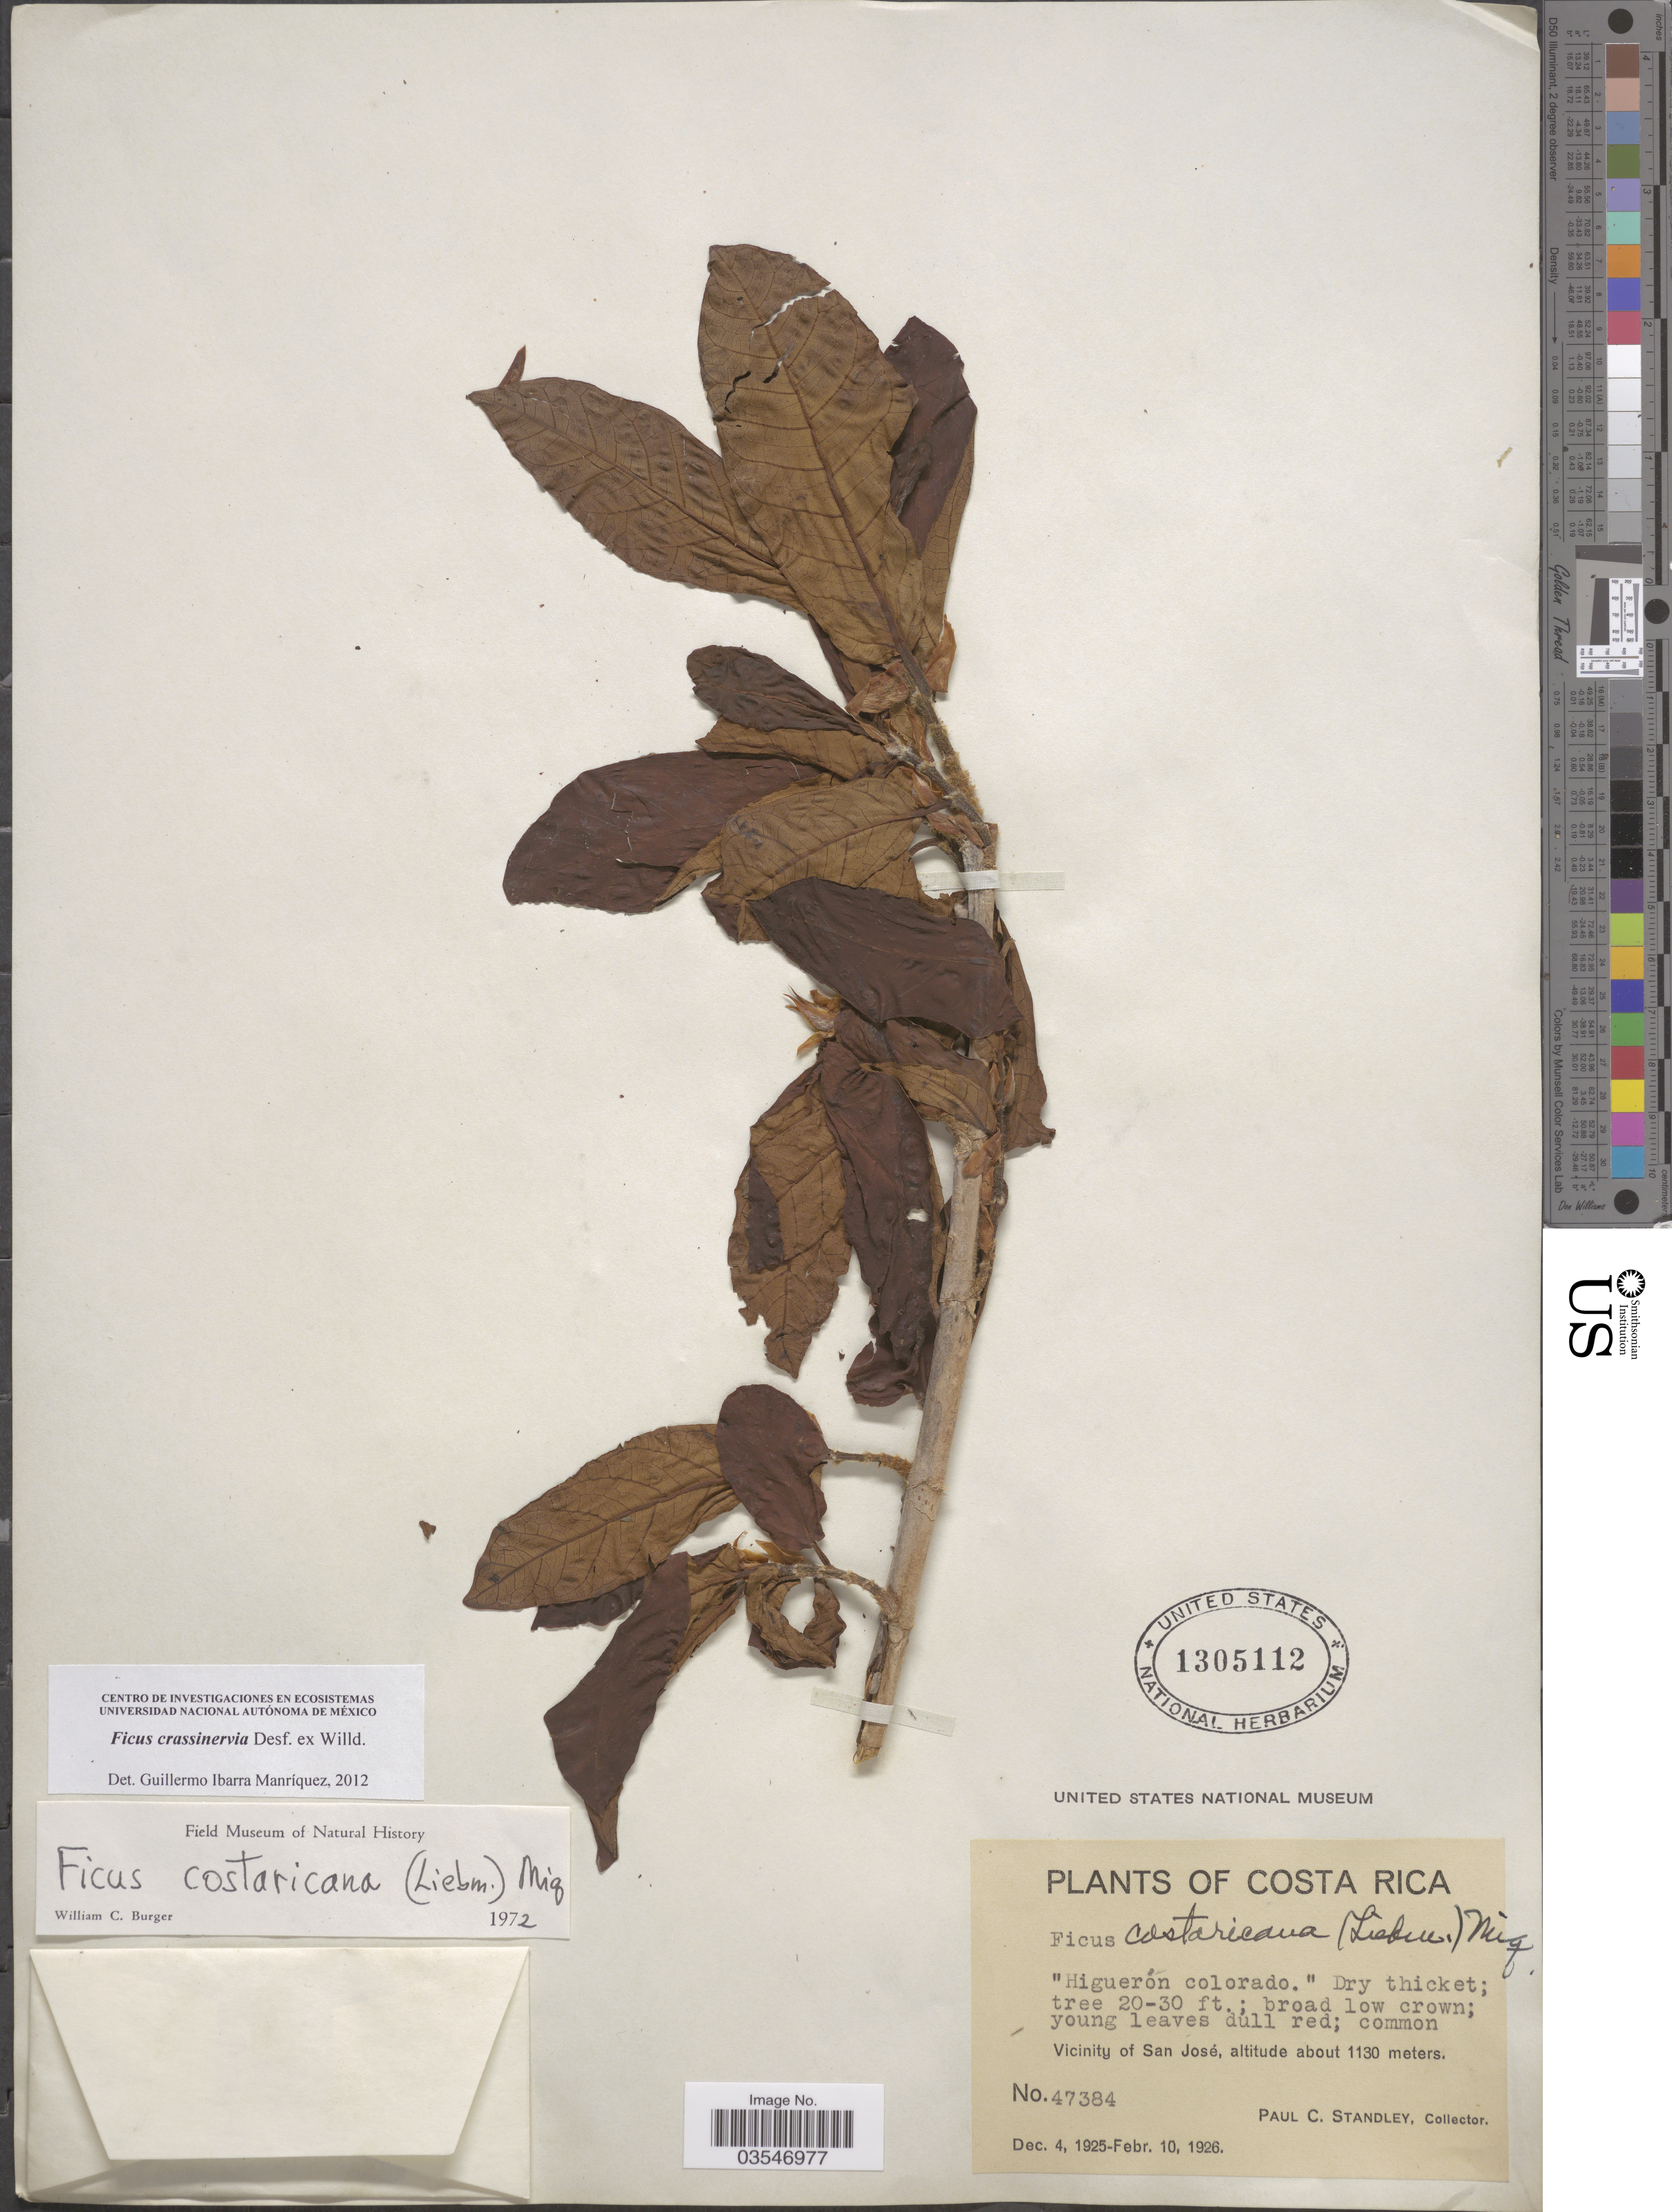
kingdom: Plantae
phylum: Tracheophyta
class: Magnoliopsida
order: Rosales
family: Moraceae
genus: Ficus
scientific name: Ficus crassinervia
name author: Desf. ex Willd.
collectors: P. C. Standley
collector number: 47384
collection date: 1925-12-04/1926-02-10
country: Costa Rica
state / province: San José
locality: Vicinity of San José.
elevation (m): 1130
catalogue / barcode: US 1305112